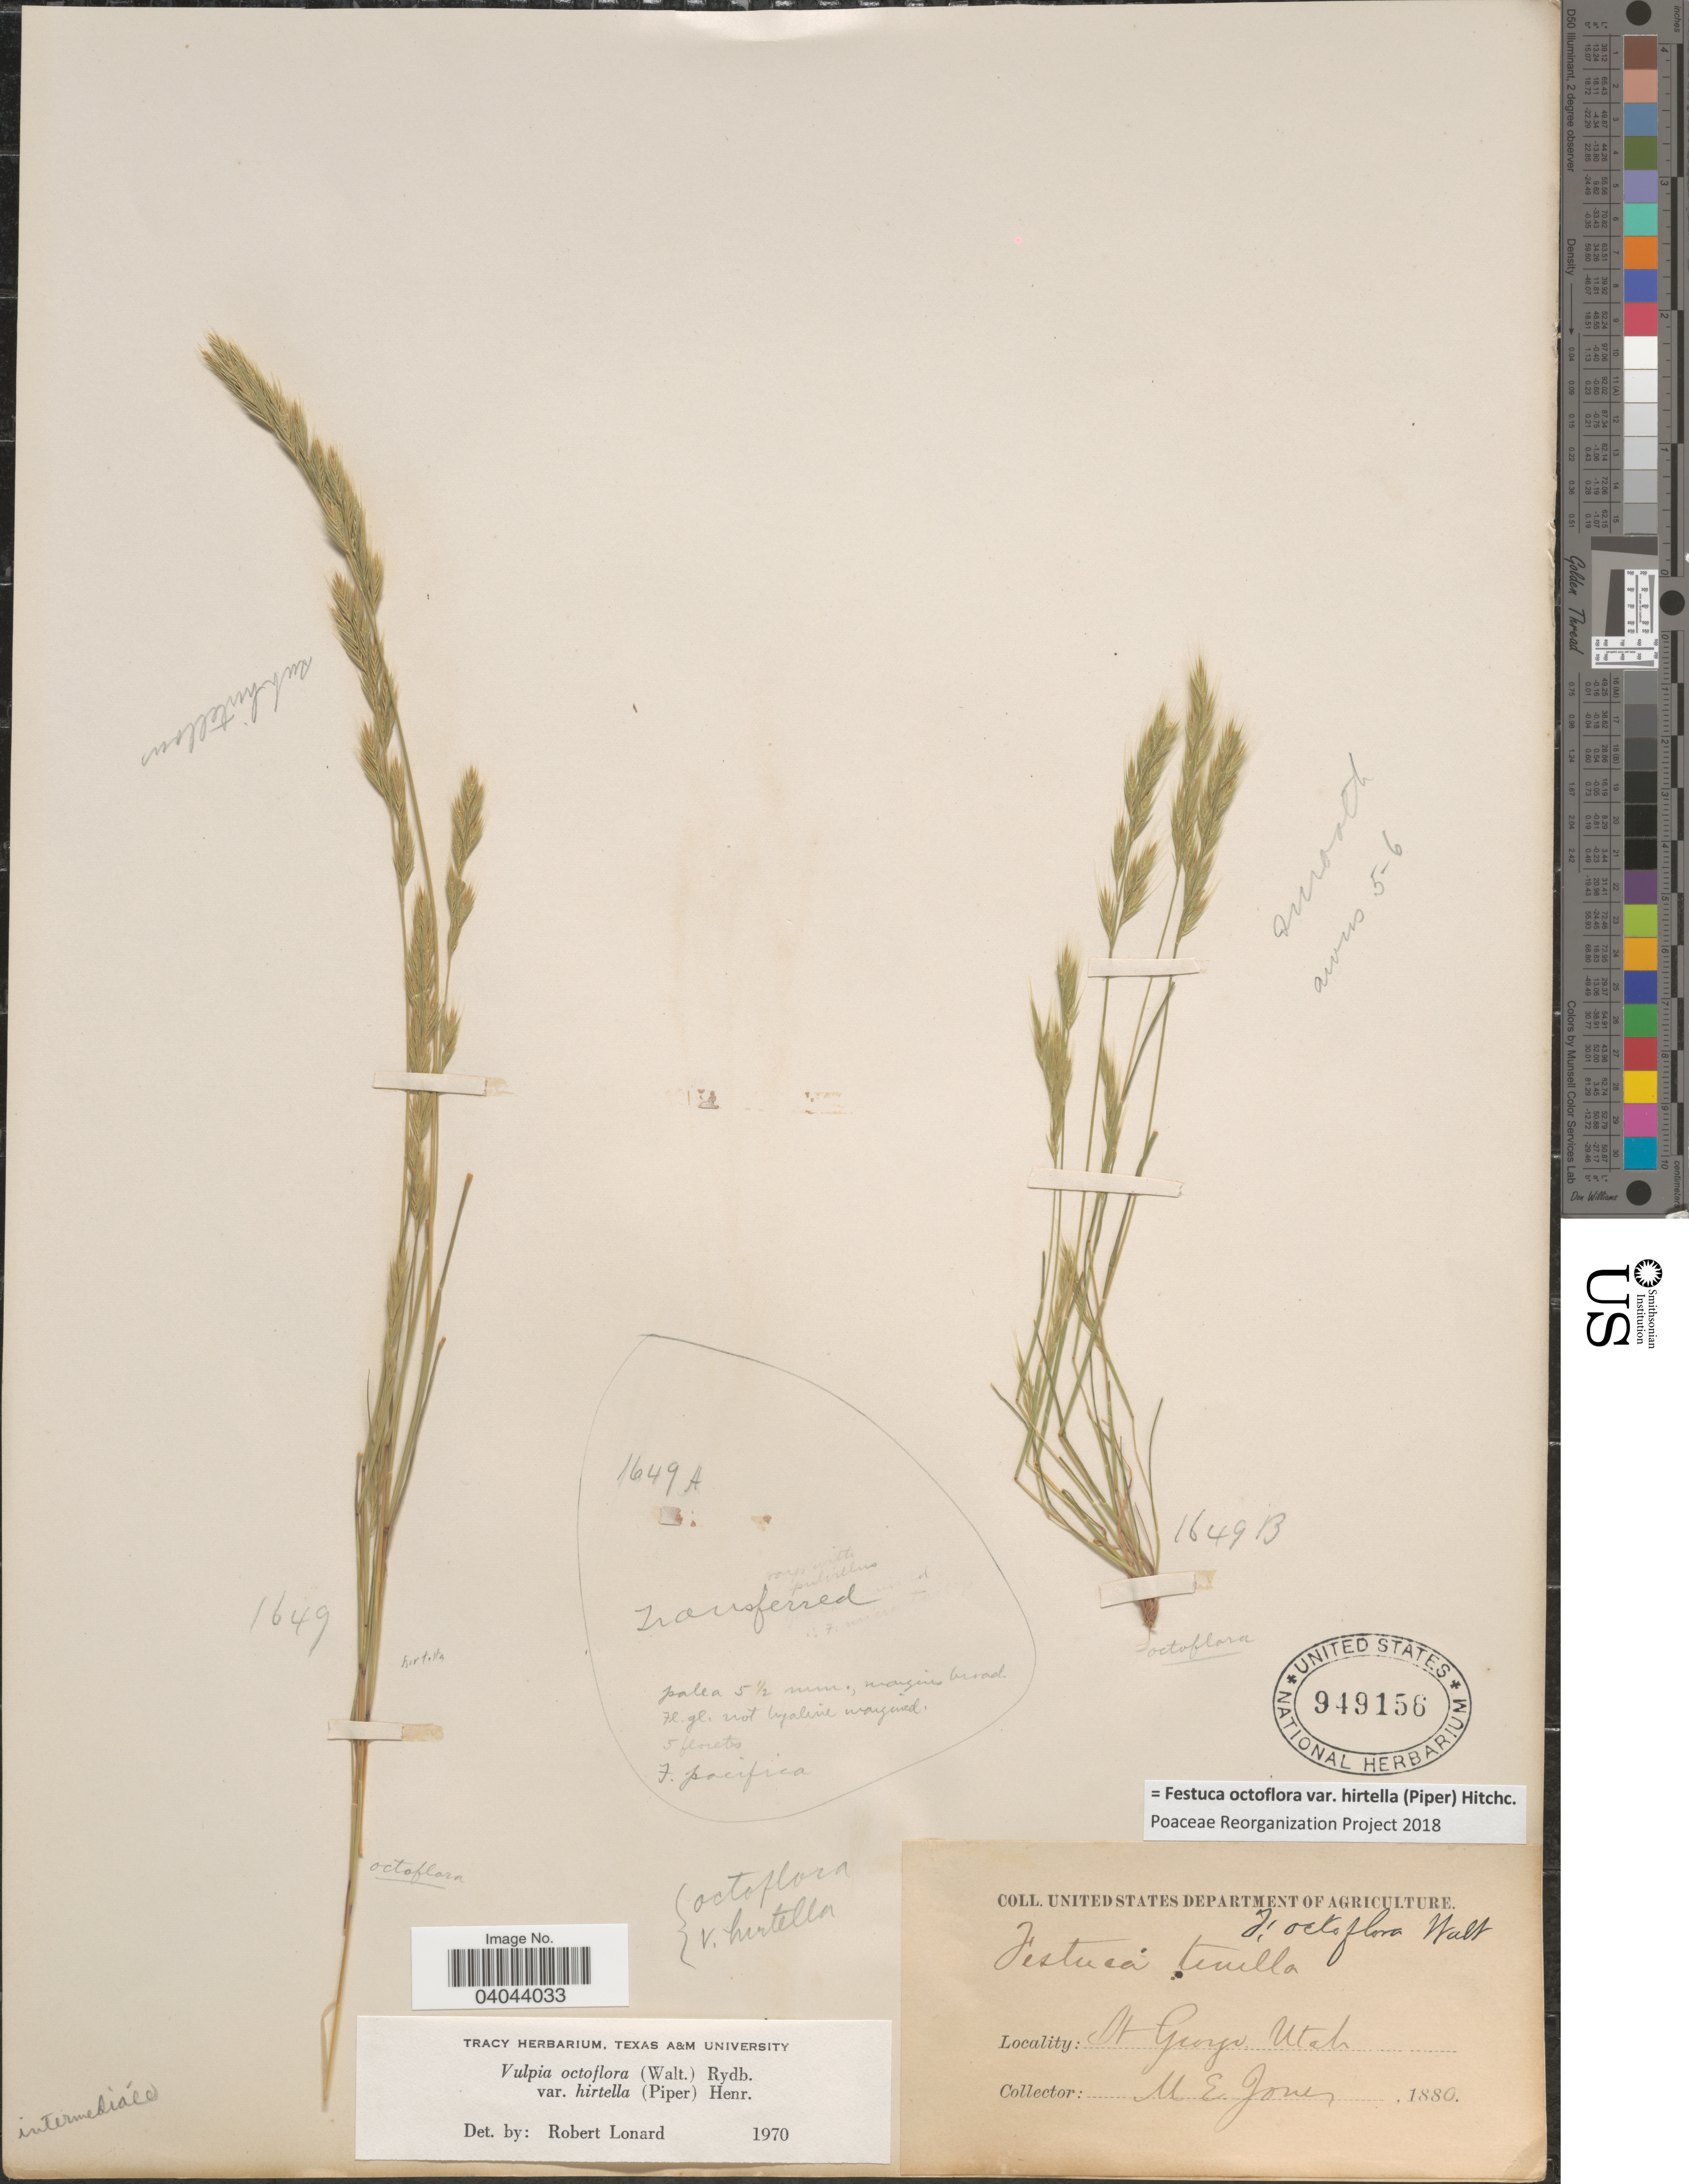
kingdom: Plantae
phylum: Tracheophyta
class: Liliopsida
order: Poales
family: Poaceae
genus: Festuca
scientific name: Festuca octoflora var. hirtella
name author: Piper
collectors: M. E. Jones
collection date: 1880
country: United States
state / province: Utah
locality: Mt. George.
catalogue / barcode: US 949156